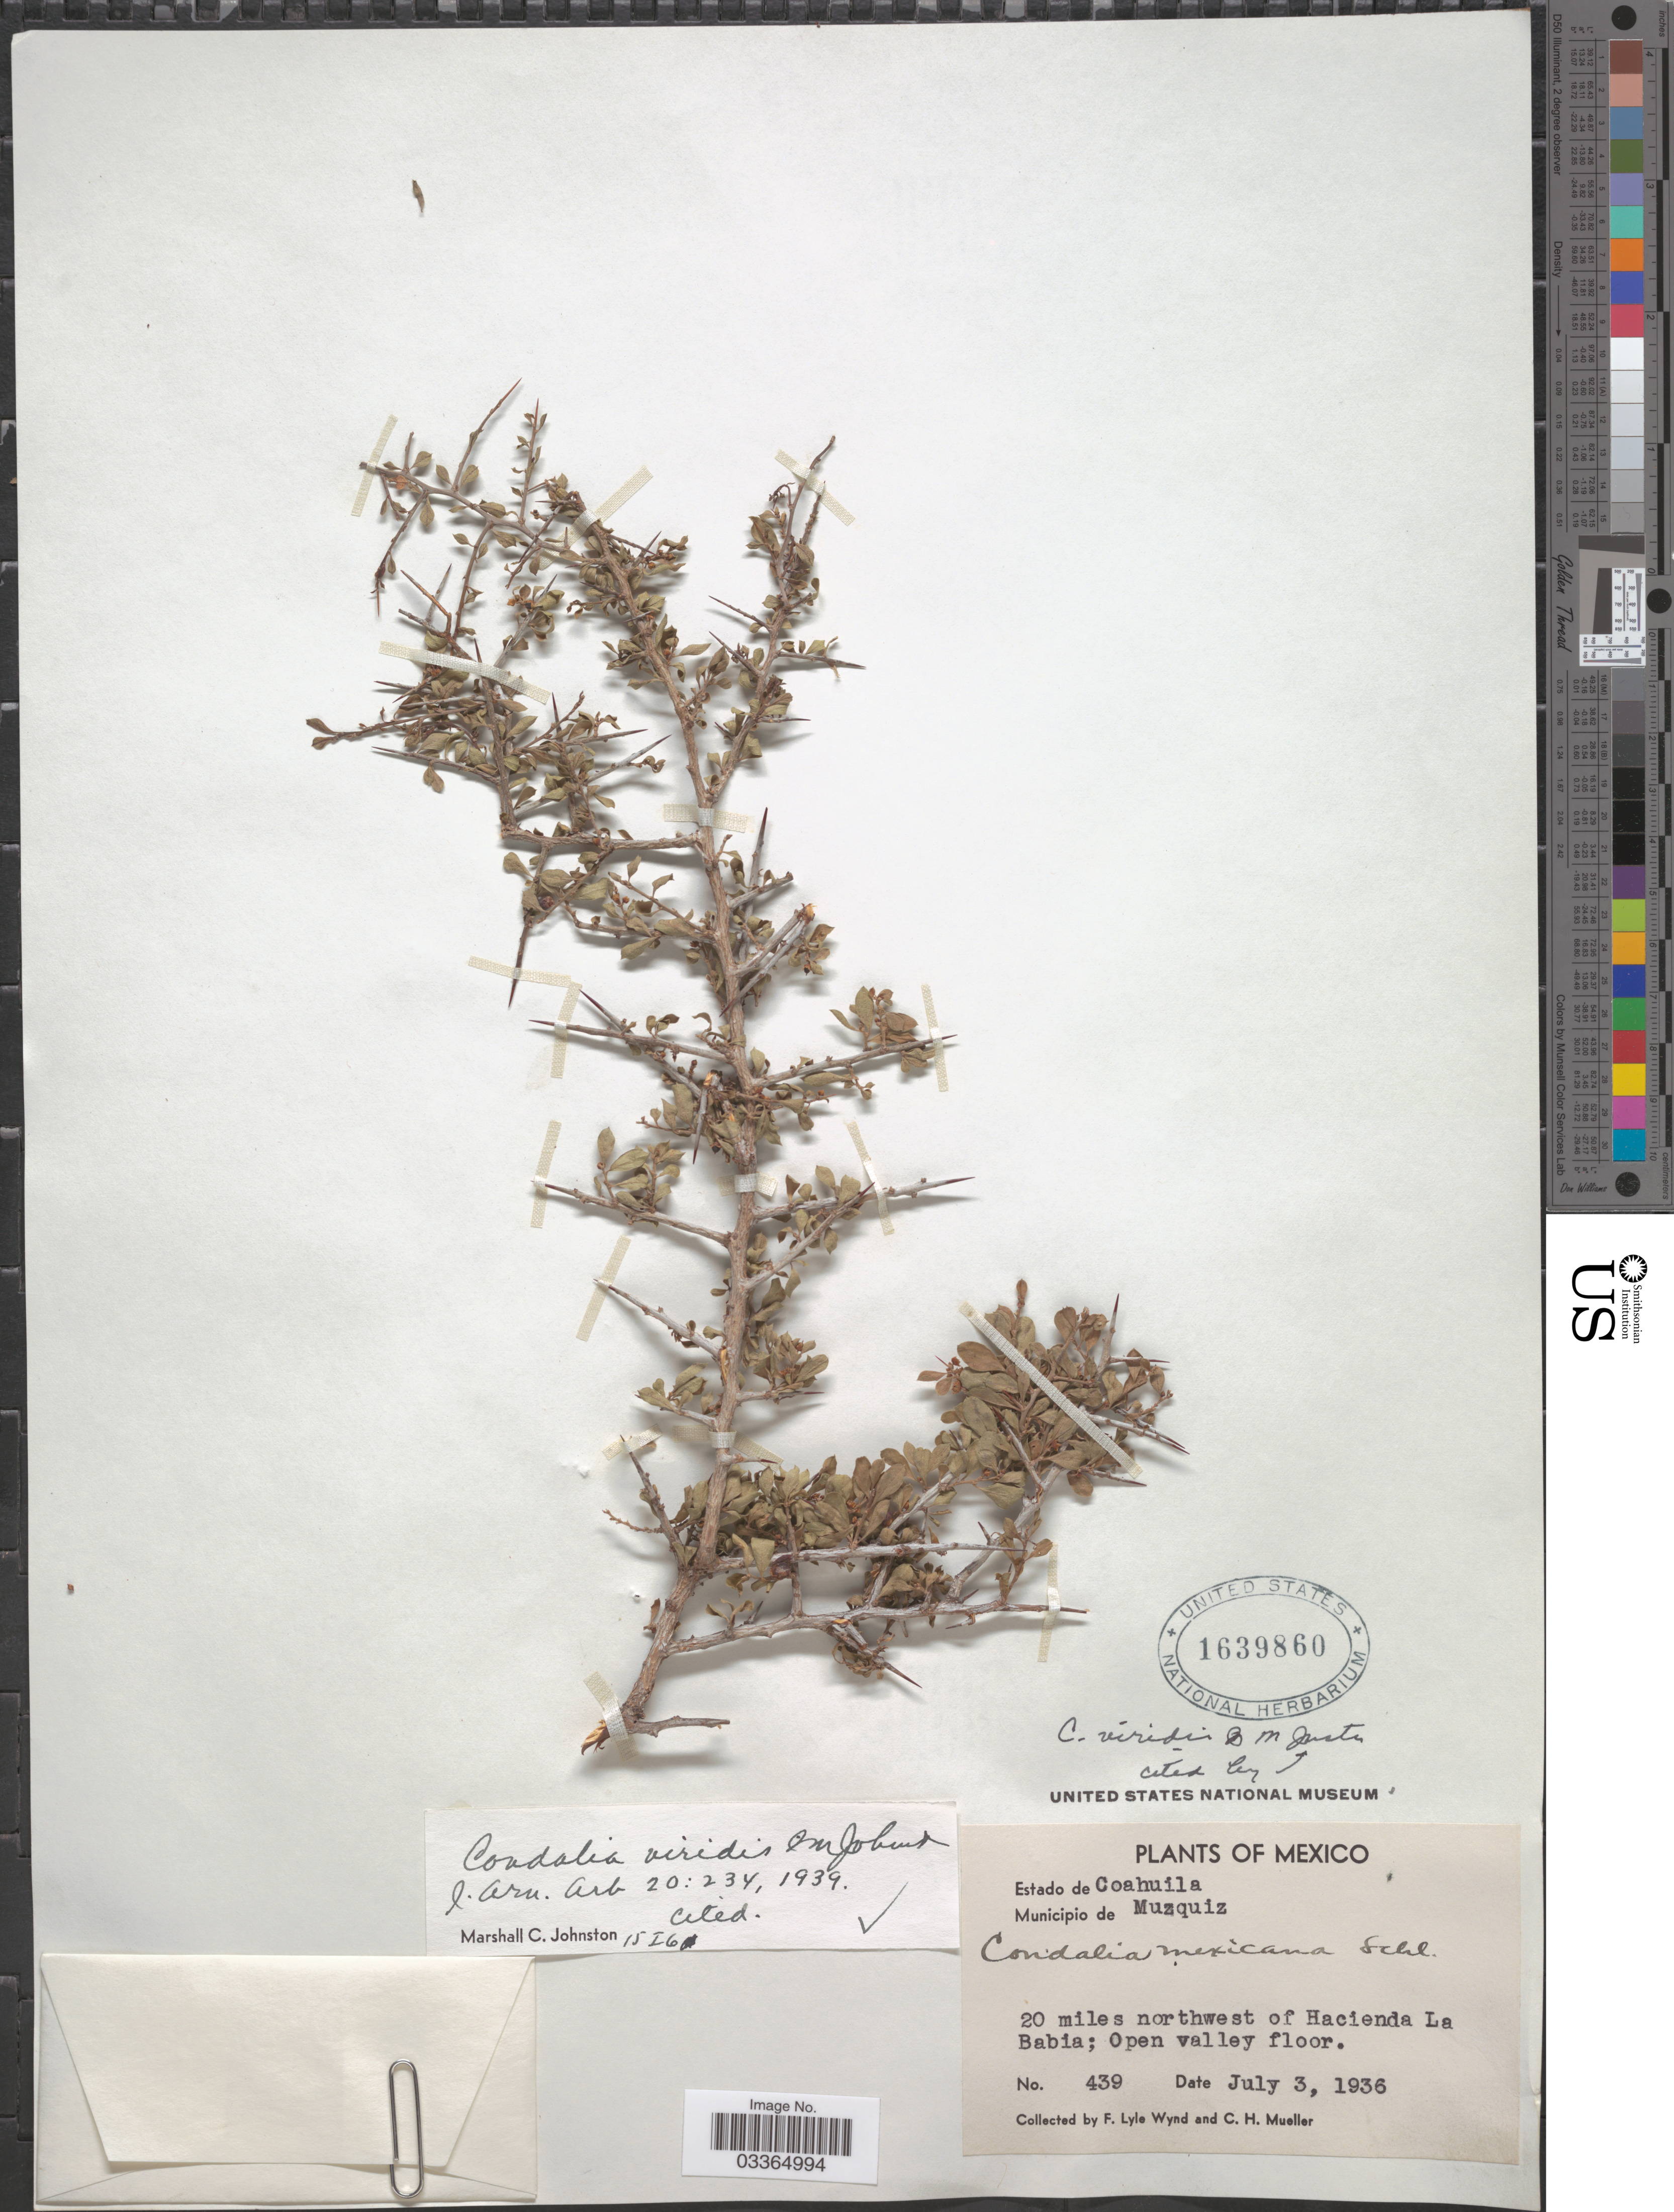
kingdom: Plantae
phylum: Tracheophyta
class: Magnoliopsida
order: Rosales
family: Rhamnaceae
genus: Condalia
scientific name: Condalia viridis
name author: I.M. Johnst.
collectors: F. L. Wynd & C. H. Mueller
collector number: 439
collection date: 1936-07-03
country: Mexico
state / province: Coahuila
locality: Municipio de Muzquiz, 20 miles northwest of Hacienda La Babia.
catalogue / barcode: US 1639860